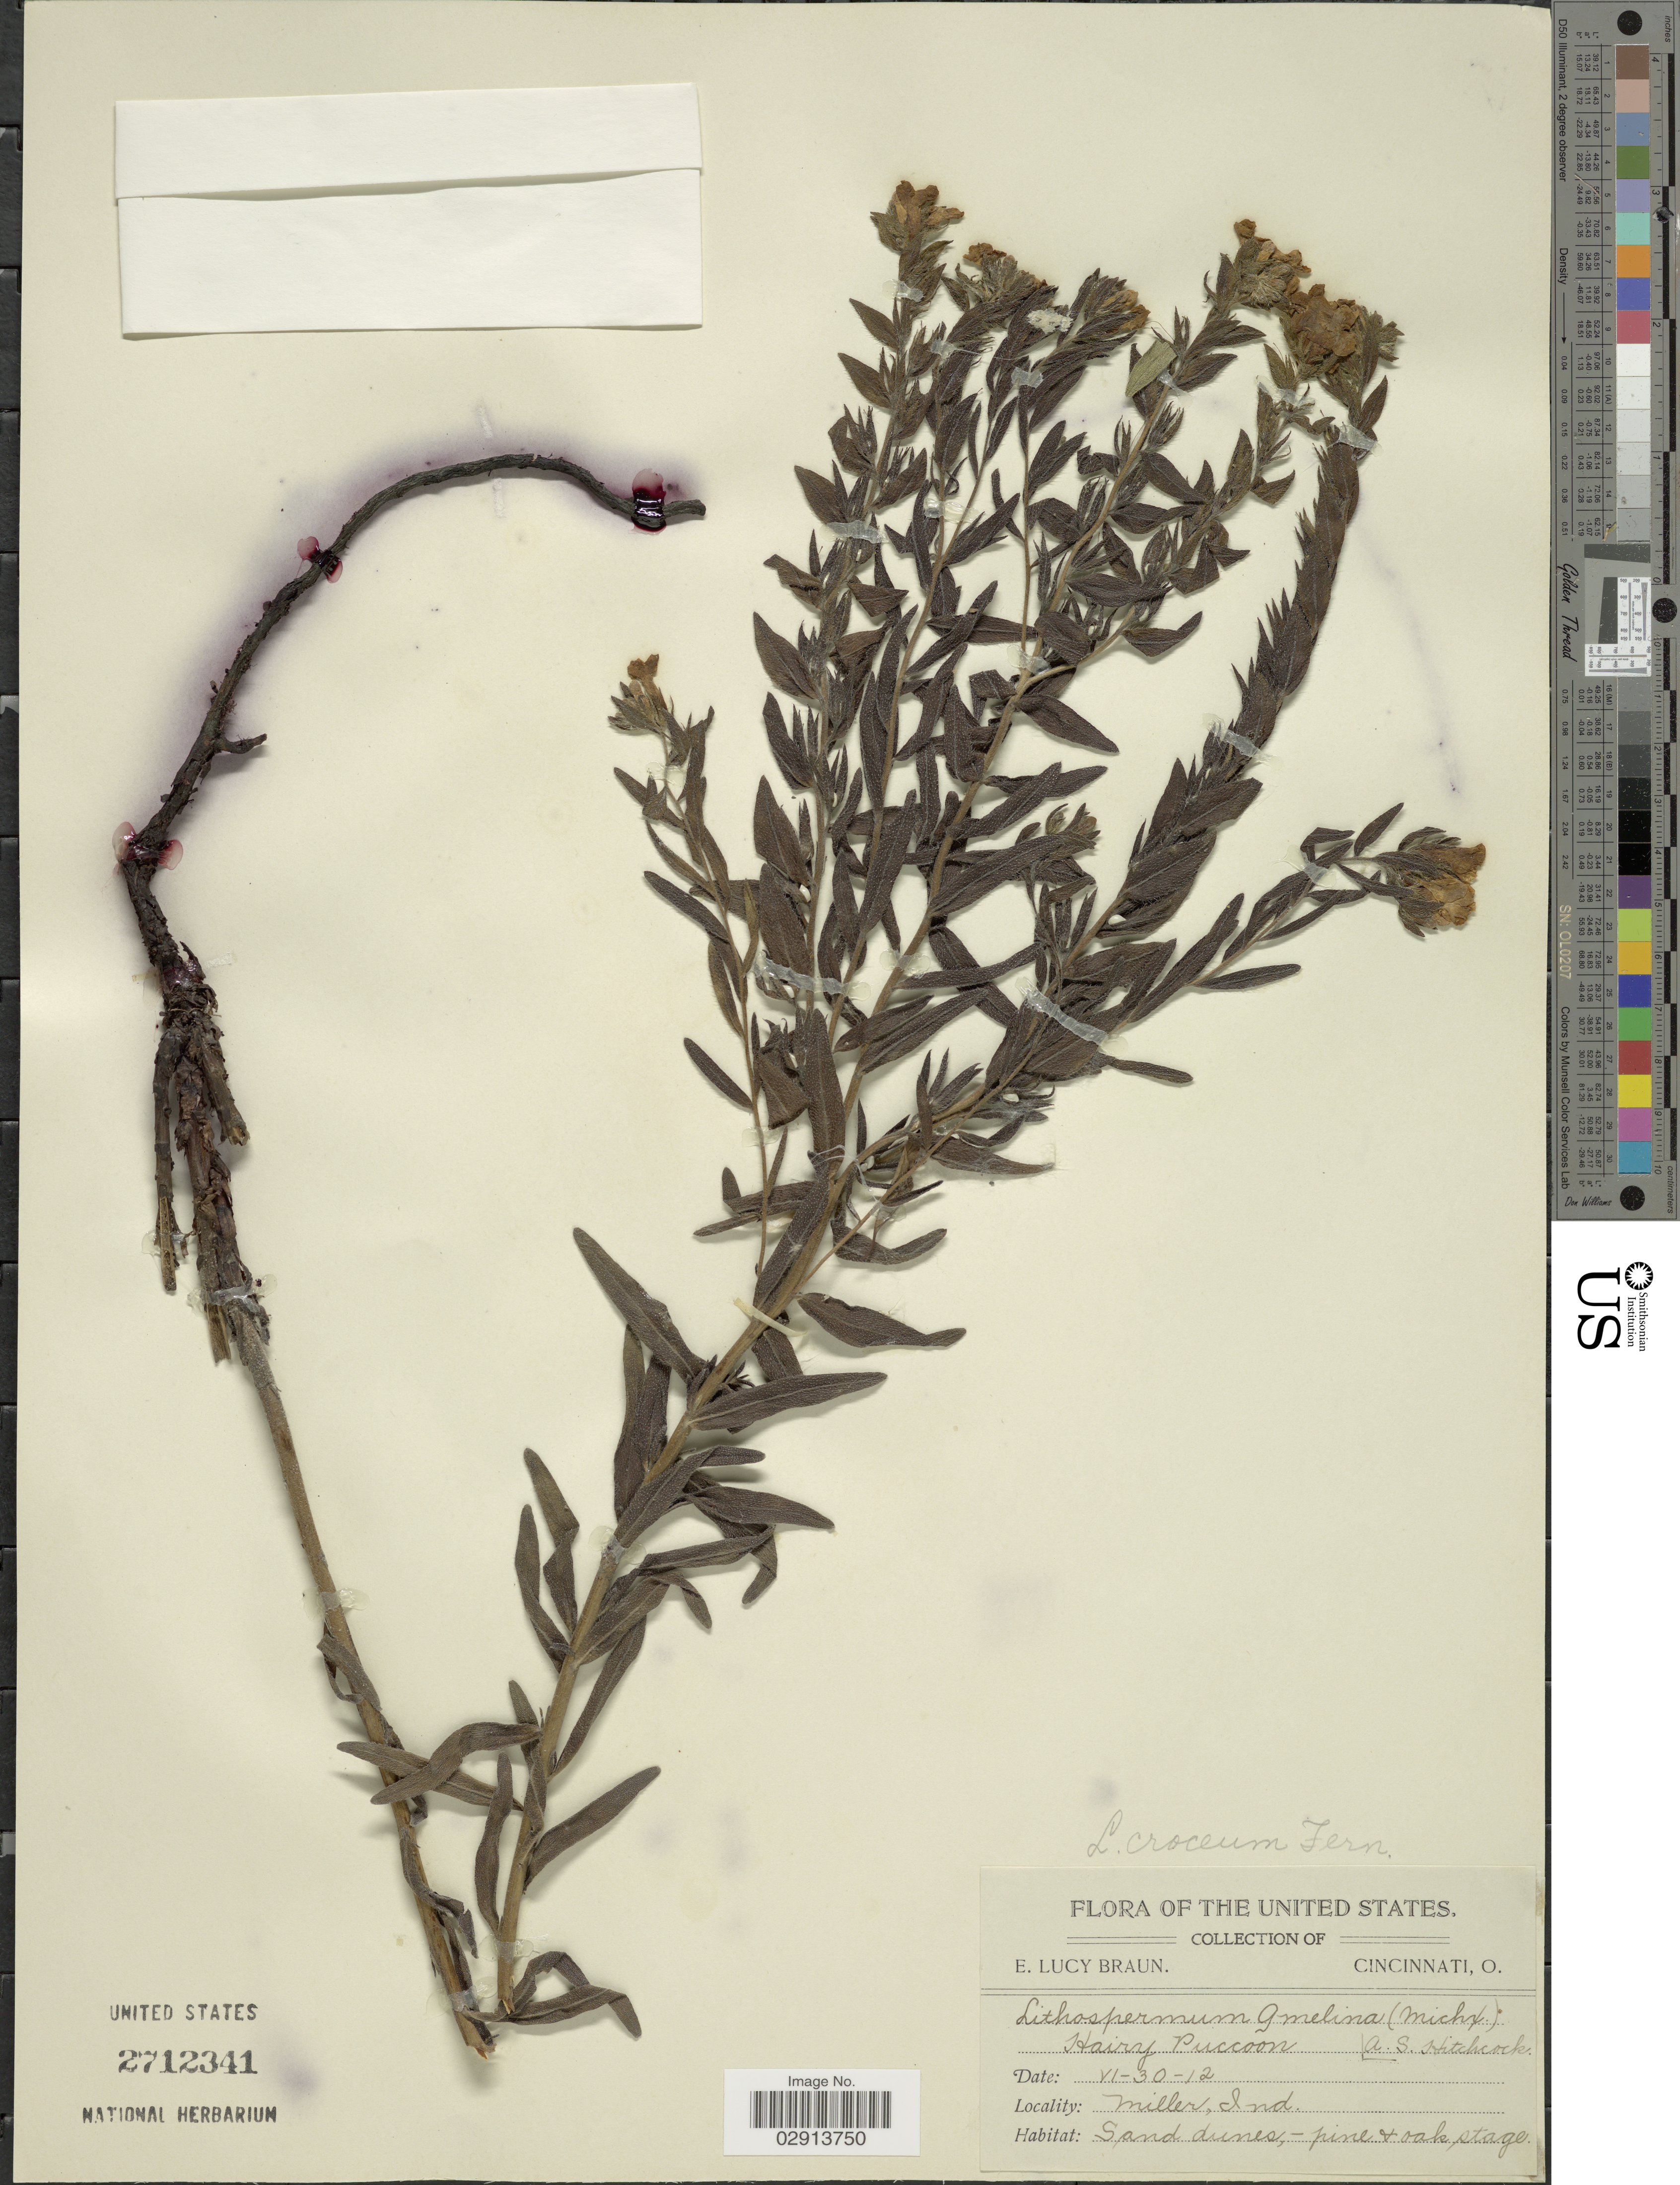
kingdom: Plantae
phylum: Tracheophyta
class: Magnoliopsida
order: Boraginales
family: Boraginaceae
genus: Lithospermum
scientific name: Lithospermum caroliniense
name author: (J.F. Gmel.) MacMill.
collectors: E. L. Braun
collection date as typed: Transcribed d/m/y: 30/6/12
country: United States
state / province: Indiana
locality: Miller.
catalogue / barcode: US 2712341